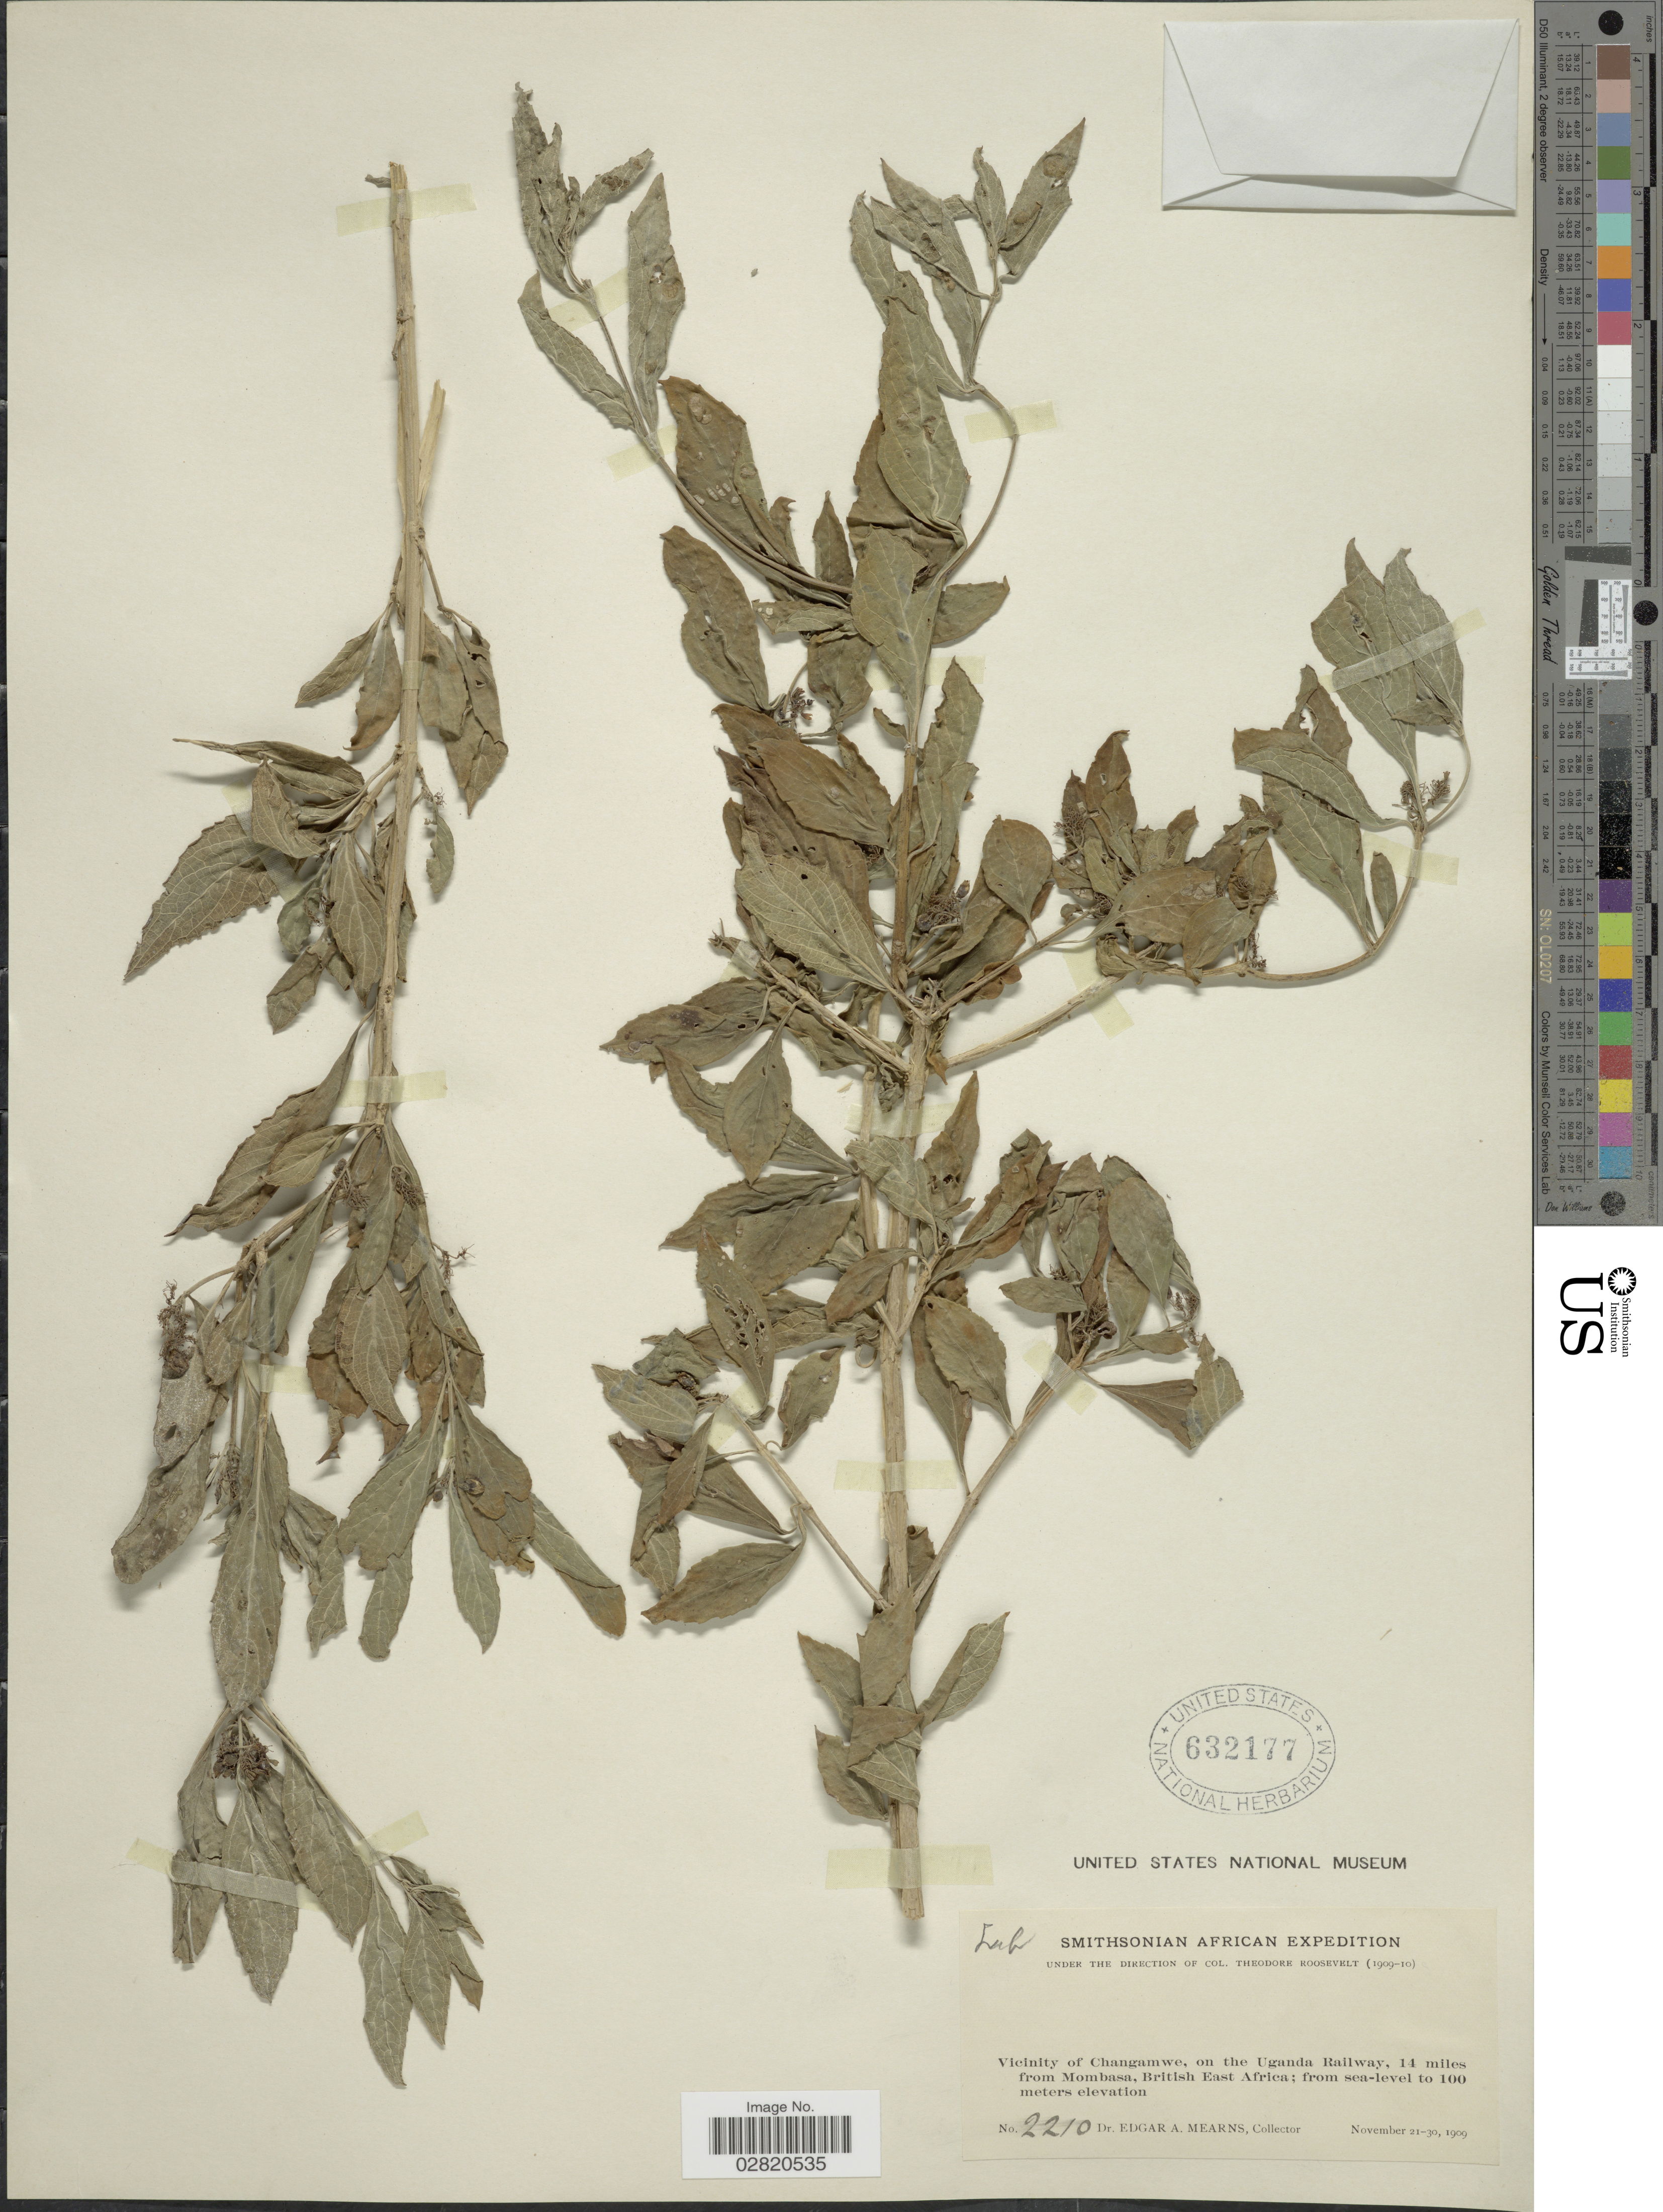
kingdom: Plantae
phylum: Tracheophyta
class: Magnoliopsida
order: Lamiales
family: Lamiaceae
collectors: E. A. Mearns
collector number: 2210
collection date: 1909-11-21/1909-11-30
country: Kenya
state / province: Mombasa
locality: Vicinity of Changamwe, on the Uganda Railway, 14 miles from Mombasa, British East Africa.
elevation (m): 0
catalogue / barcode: US 632177